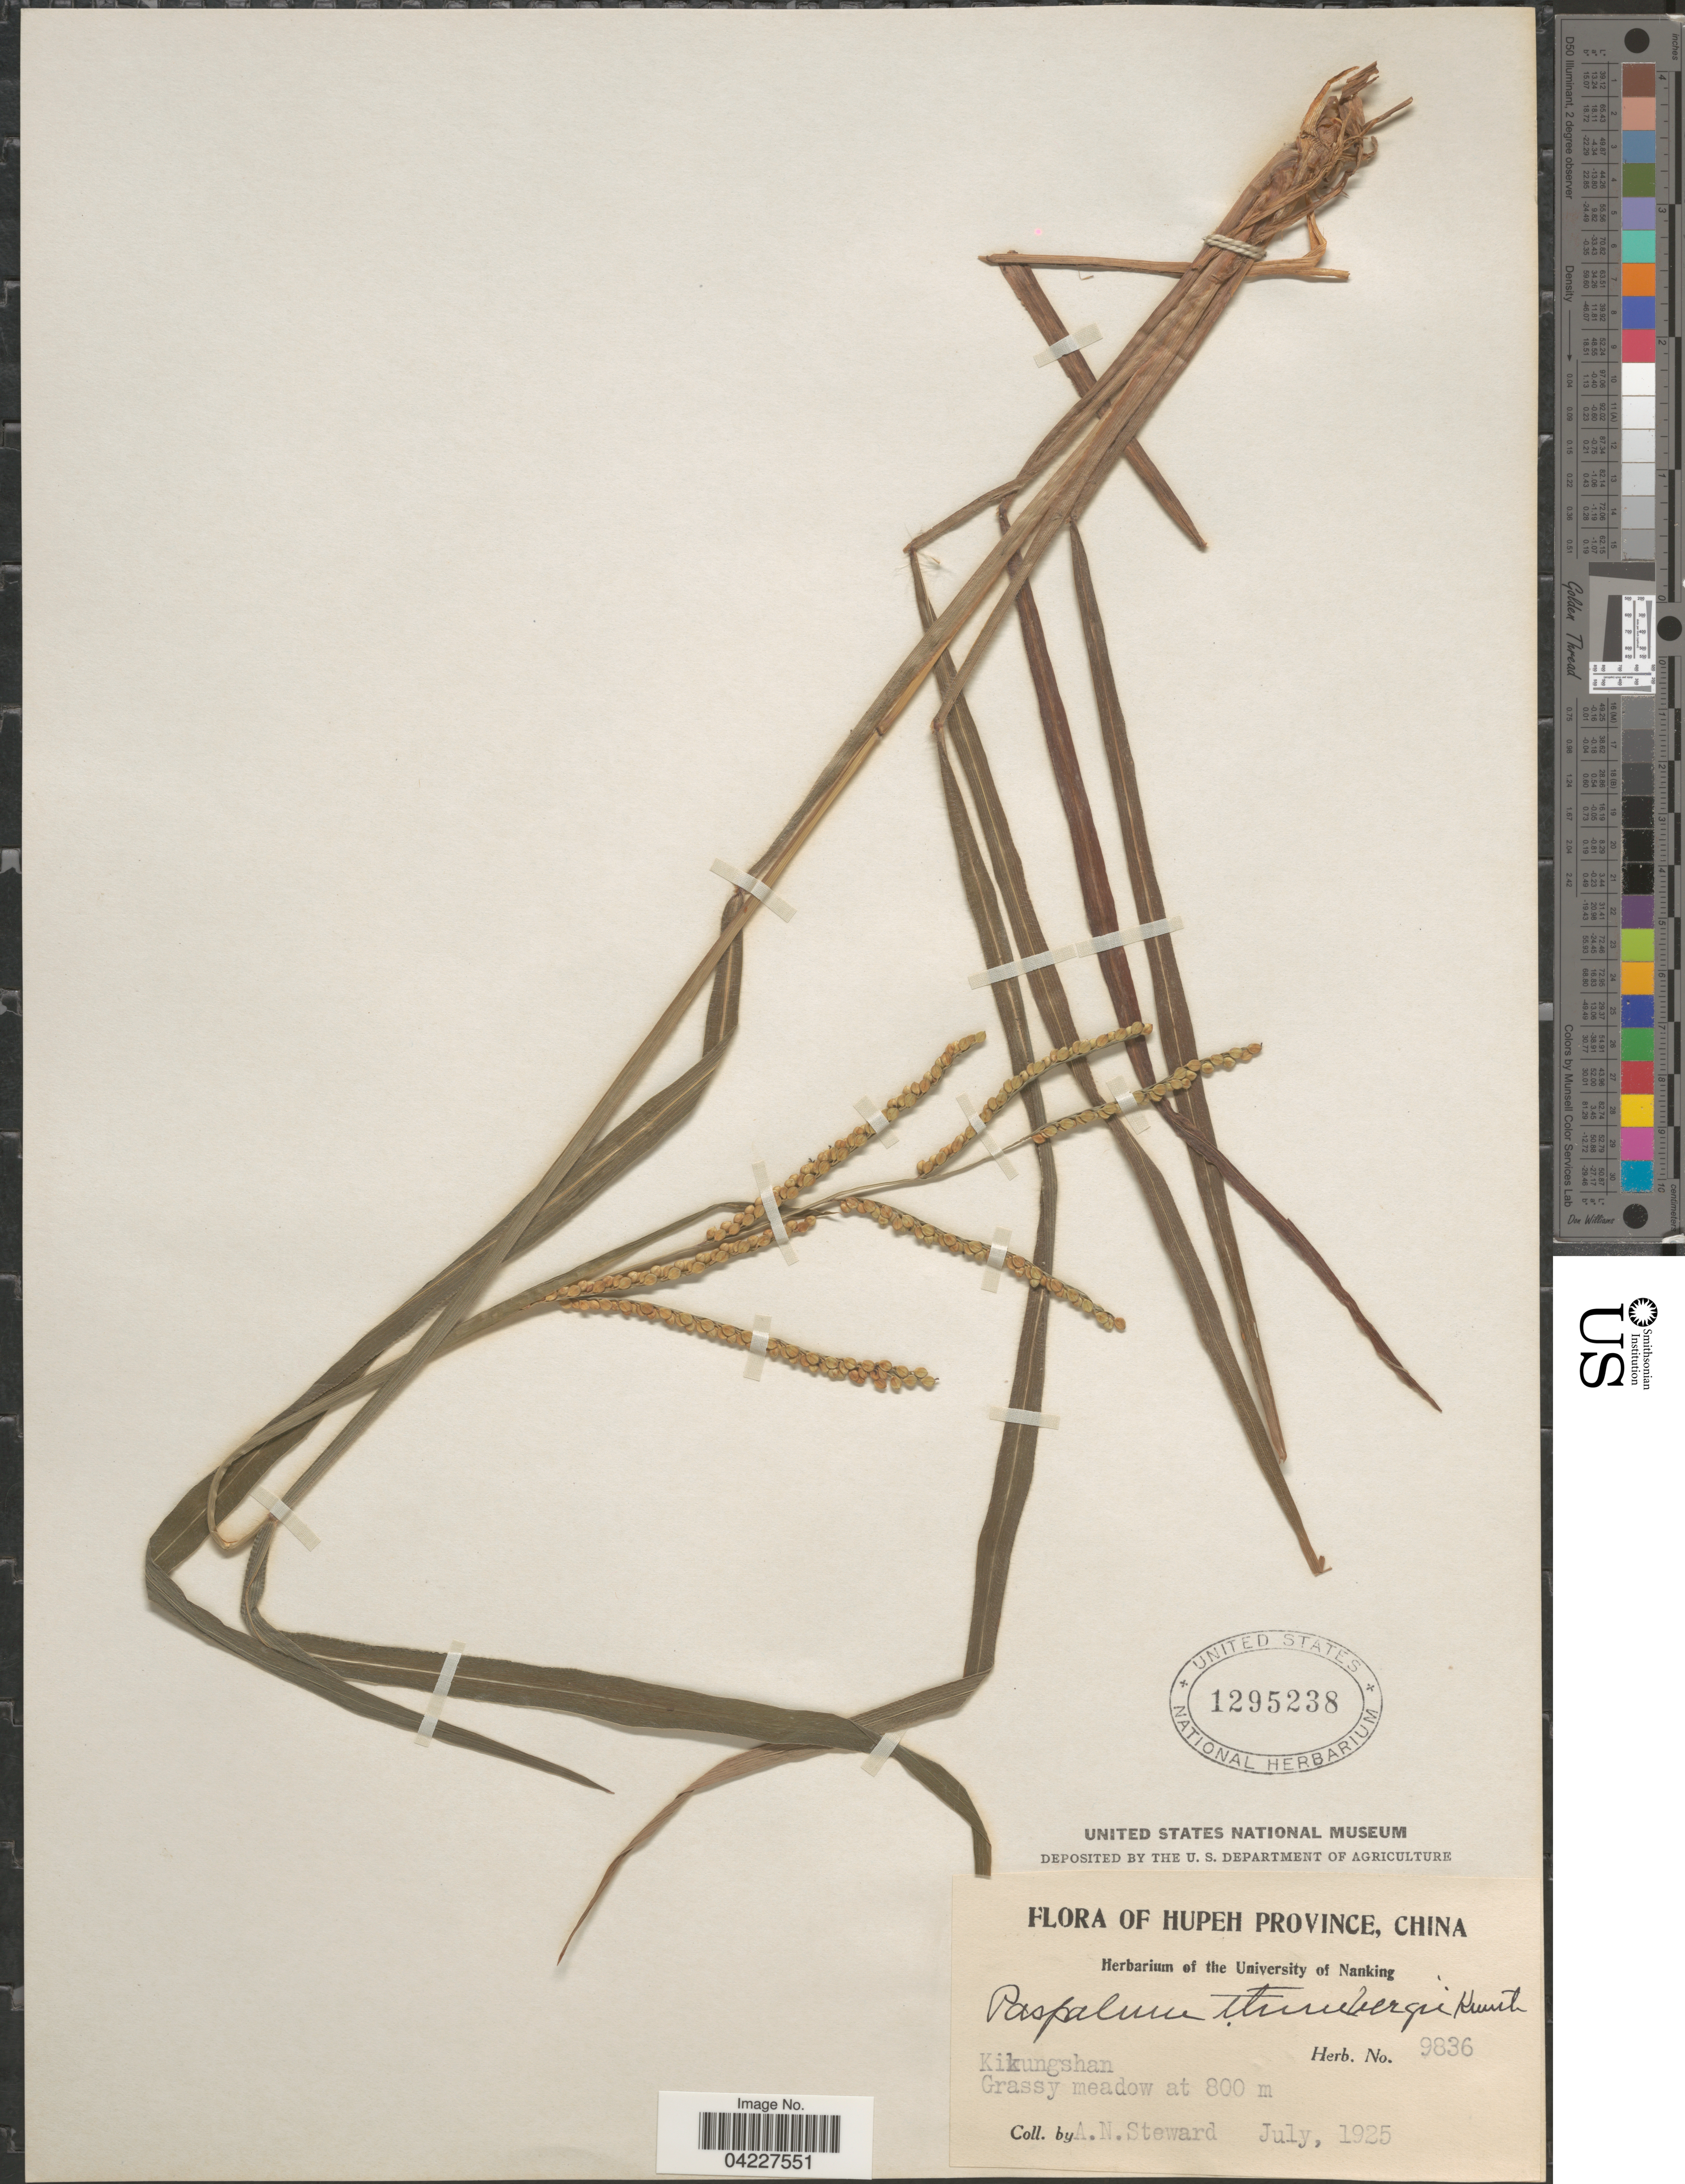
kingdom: Plantae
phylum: Tracheophyta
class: Liliopsida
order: Poales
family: Poaceae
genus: Paspalum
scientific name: Paspalum thunbergii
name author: Kunth ex Steud.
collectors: A. N. Steward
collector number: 9836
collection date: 1925-07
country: China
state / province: Hubei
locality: Hupeh Province. Kikungshan.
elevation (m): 800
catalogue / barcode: US 1295238